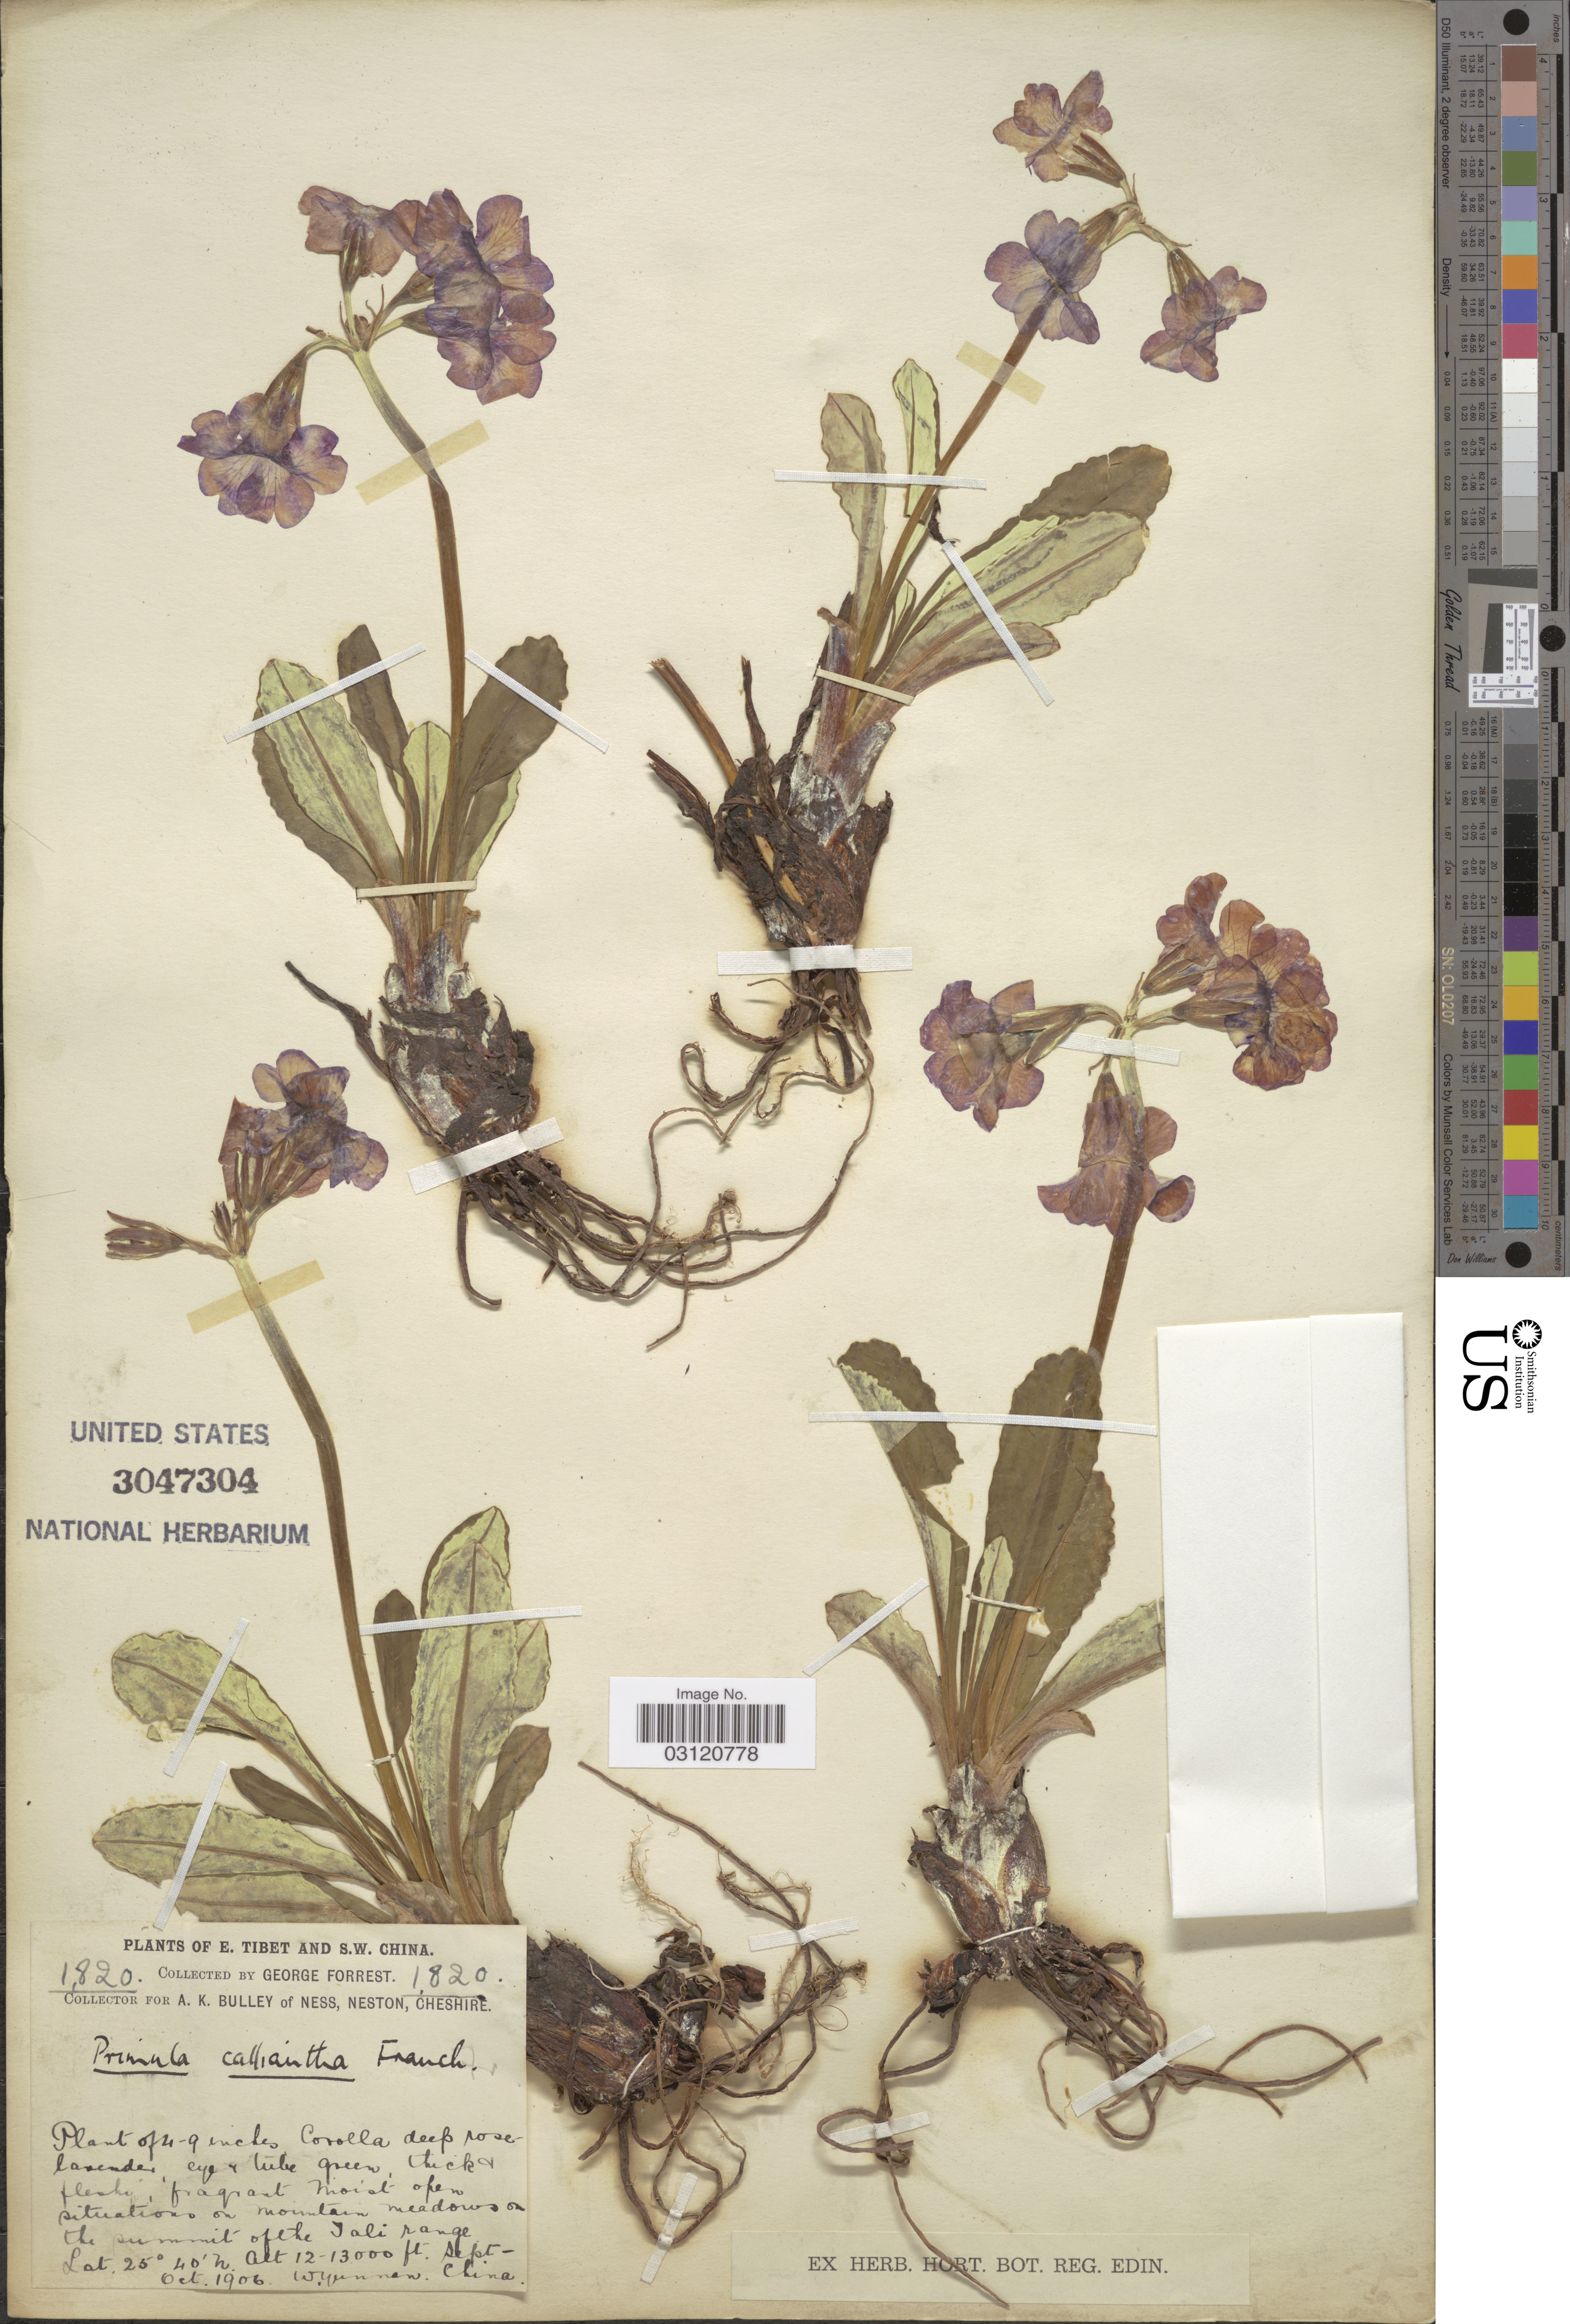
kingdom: Plantae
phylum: Tracheophyta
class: Magnoliopsida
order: Ericales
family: Primulaceae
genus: Primula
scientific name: Primula calliantha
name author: Franch.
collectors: G. Forrest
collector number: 1820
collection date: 1906-10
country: China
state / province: Yunnan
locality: E. Tibet and S. W. China. Moist open situations on mountain meadows on the summit of the Tali range. W. Yunnan.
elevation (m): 3658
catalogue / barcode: US 3047304